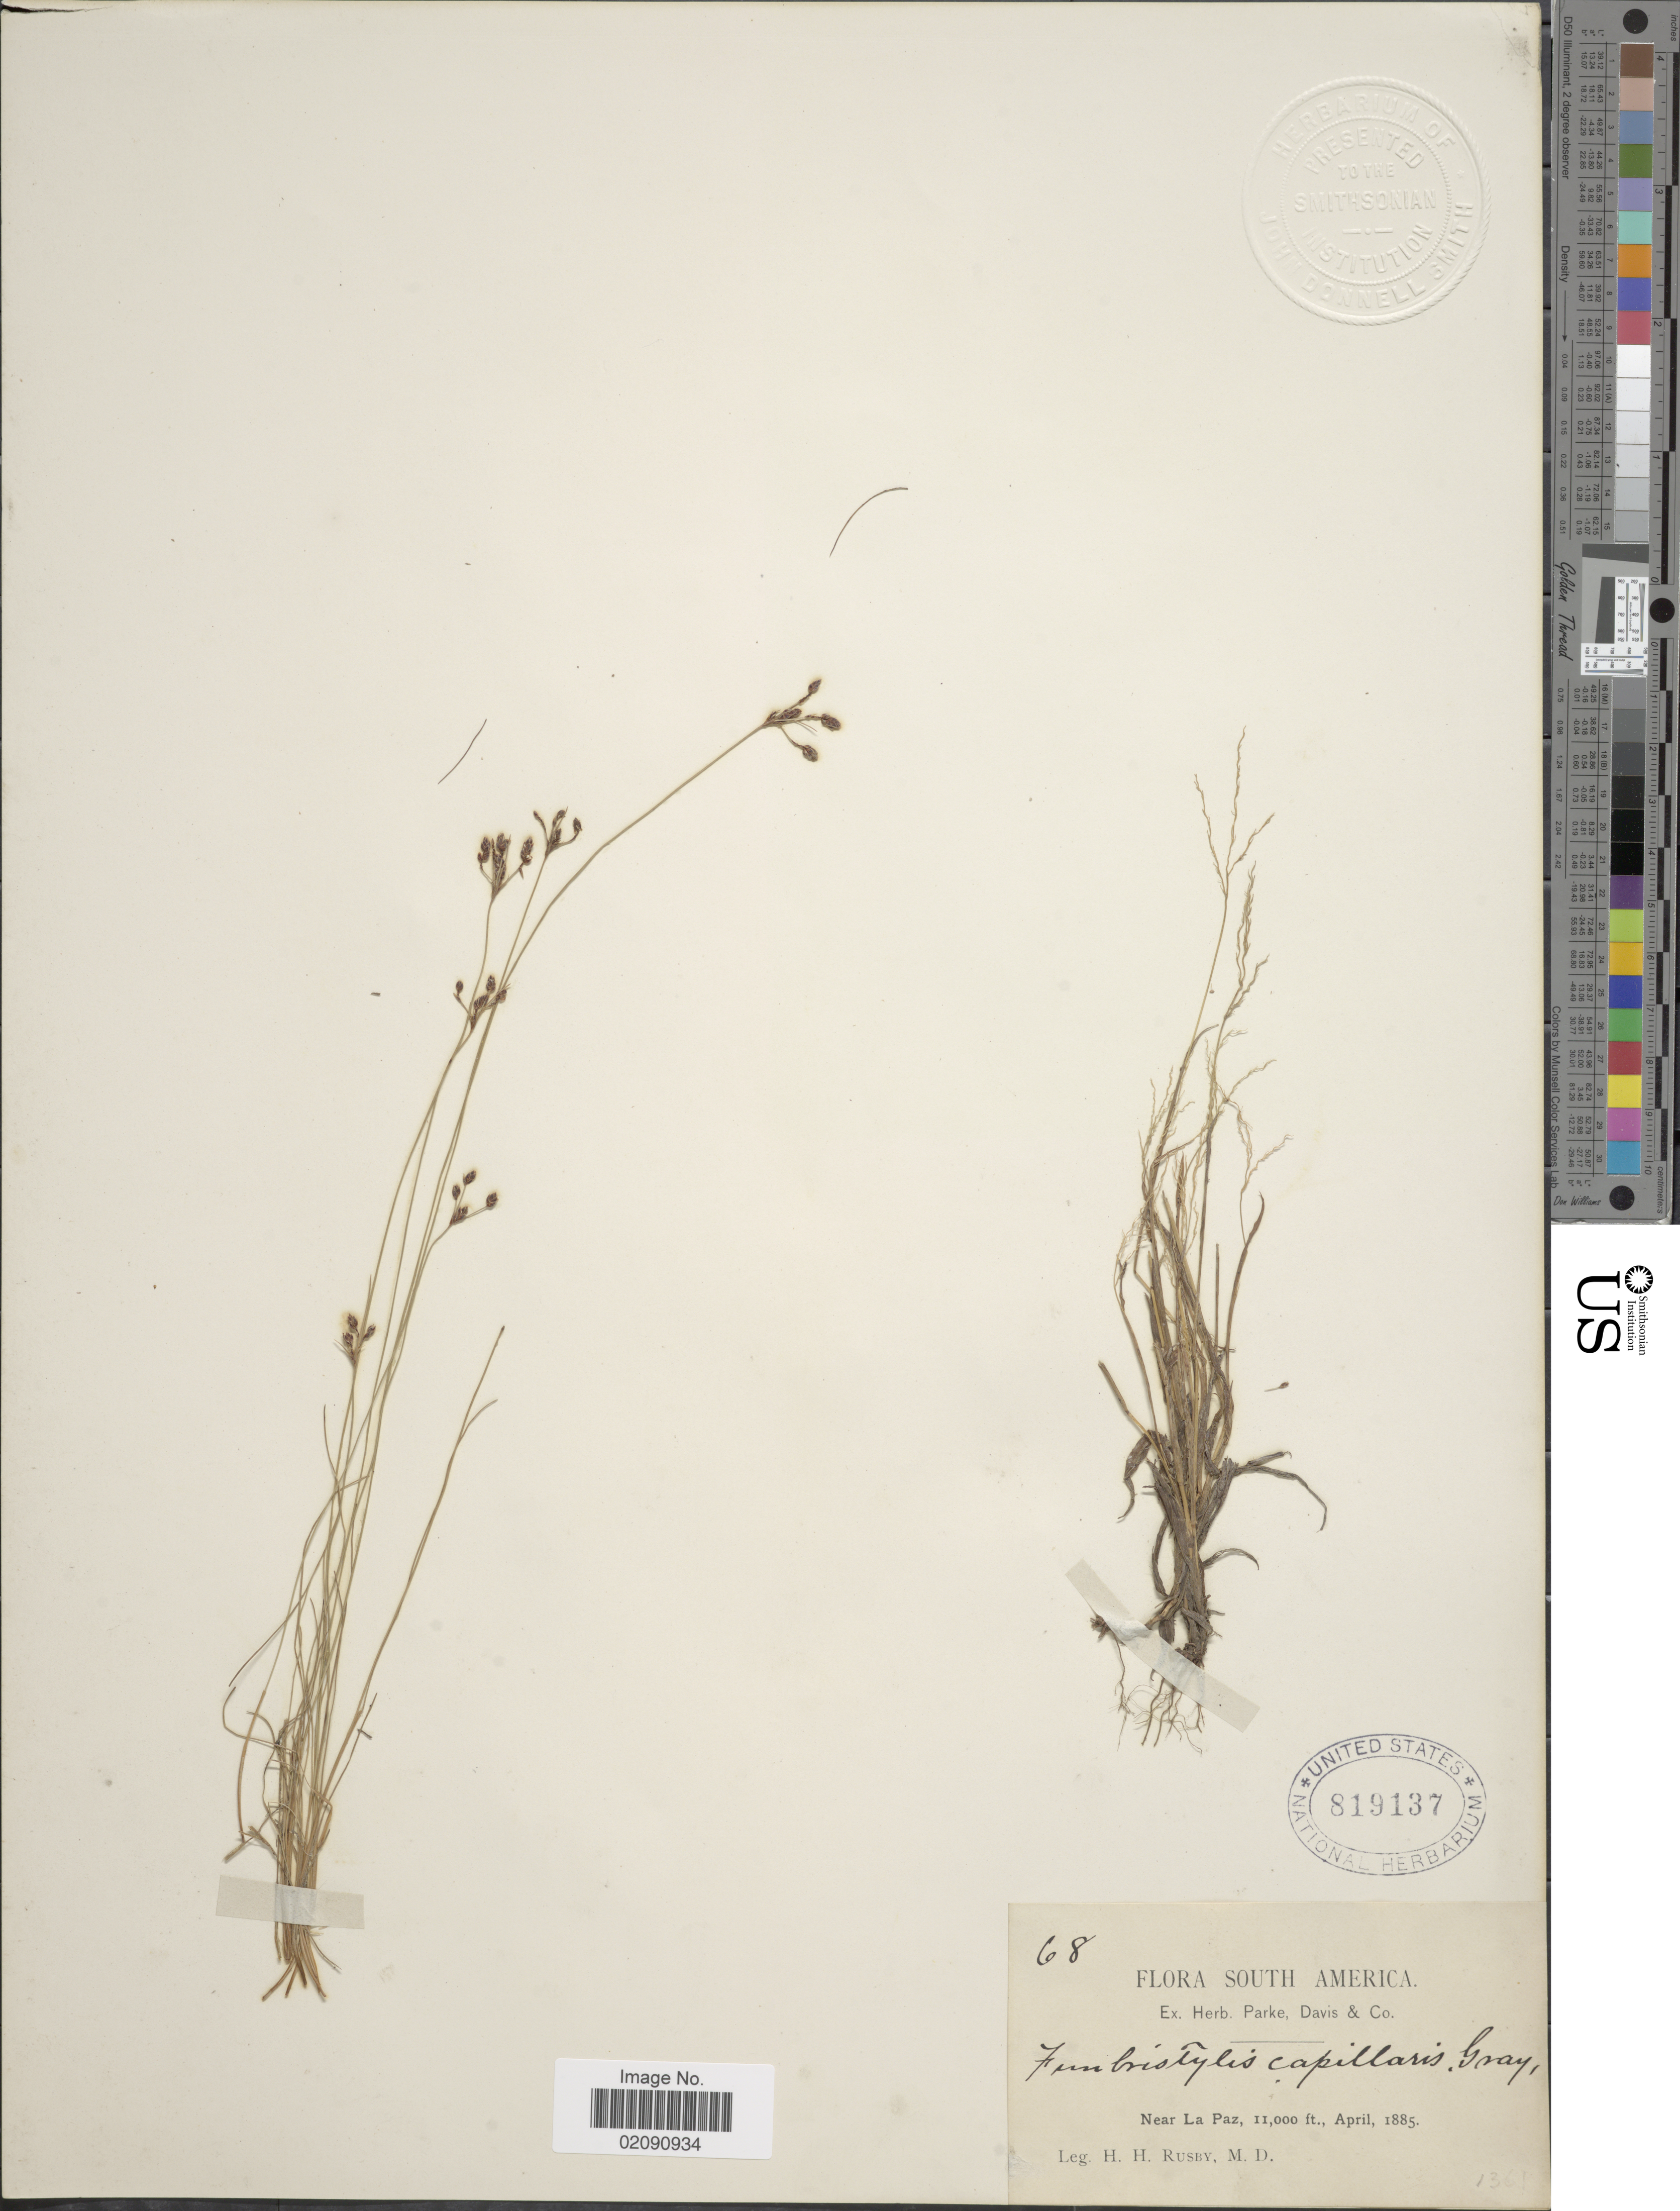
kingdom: Plantae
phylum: Tracheophyta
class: Liliopsida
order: Poales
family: Cyperaceae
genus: Bulbostylis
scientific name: Bulbostylis loefgrenii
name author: (Boeckeler) Prata & M. G. López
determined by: Maciel-Silva, J. F.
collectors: H. H. Rusby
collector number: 68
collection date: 1885-04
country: Bolivia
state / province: La Paz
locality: Near La Paz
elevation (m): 3353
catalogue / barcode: US 819137